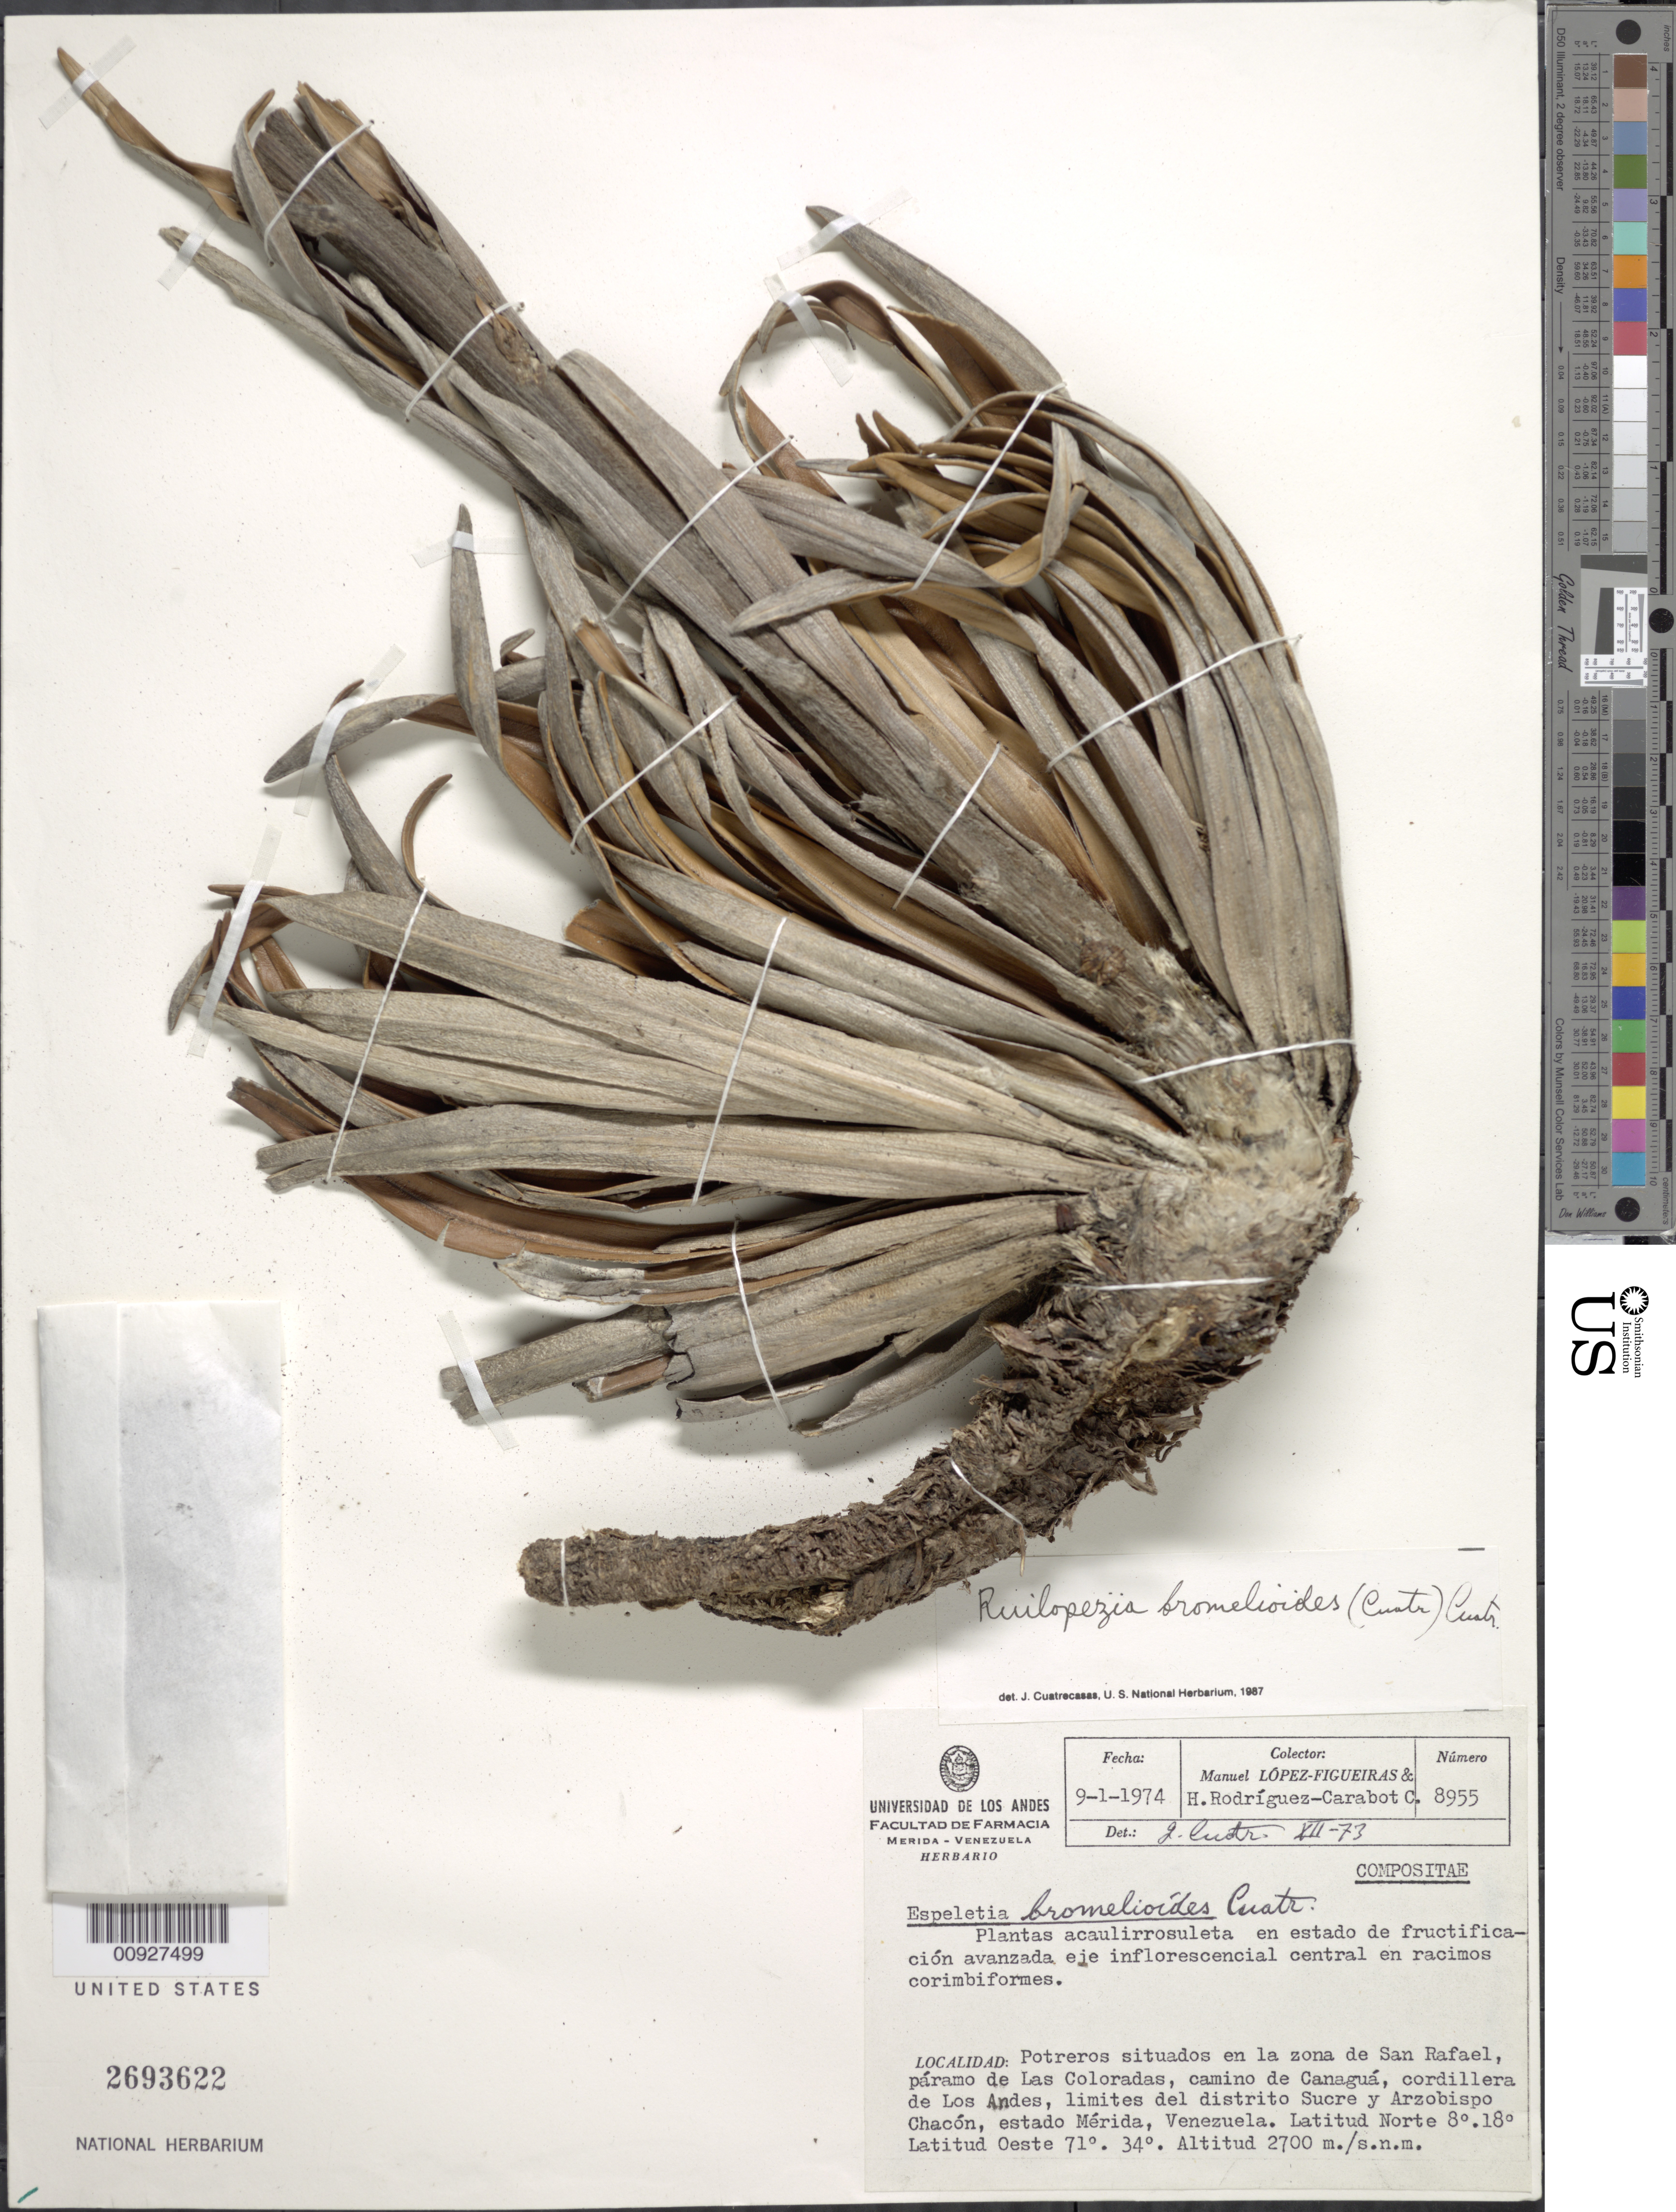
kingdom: Plantae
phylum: Tracheophyta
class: Magnoliopsida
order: Asterales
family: Asteraceae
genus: Ruilopezia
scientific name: Ruilopezia bromelioides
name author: (Cuatrec.) Cuatrec.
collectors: M. López Figueiras & H. Rodriguez-Carabot C.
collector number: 8955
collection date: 1974-01-09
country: Venezuela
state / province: Mérida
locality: En la zona de San Rafael, paramo de Las Coloradas, camino de Canagua, Cordillera de los Andes, limites del Distrito Sucre y Arzobispo Chacon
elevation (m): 2700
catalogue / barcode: US 2693622